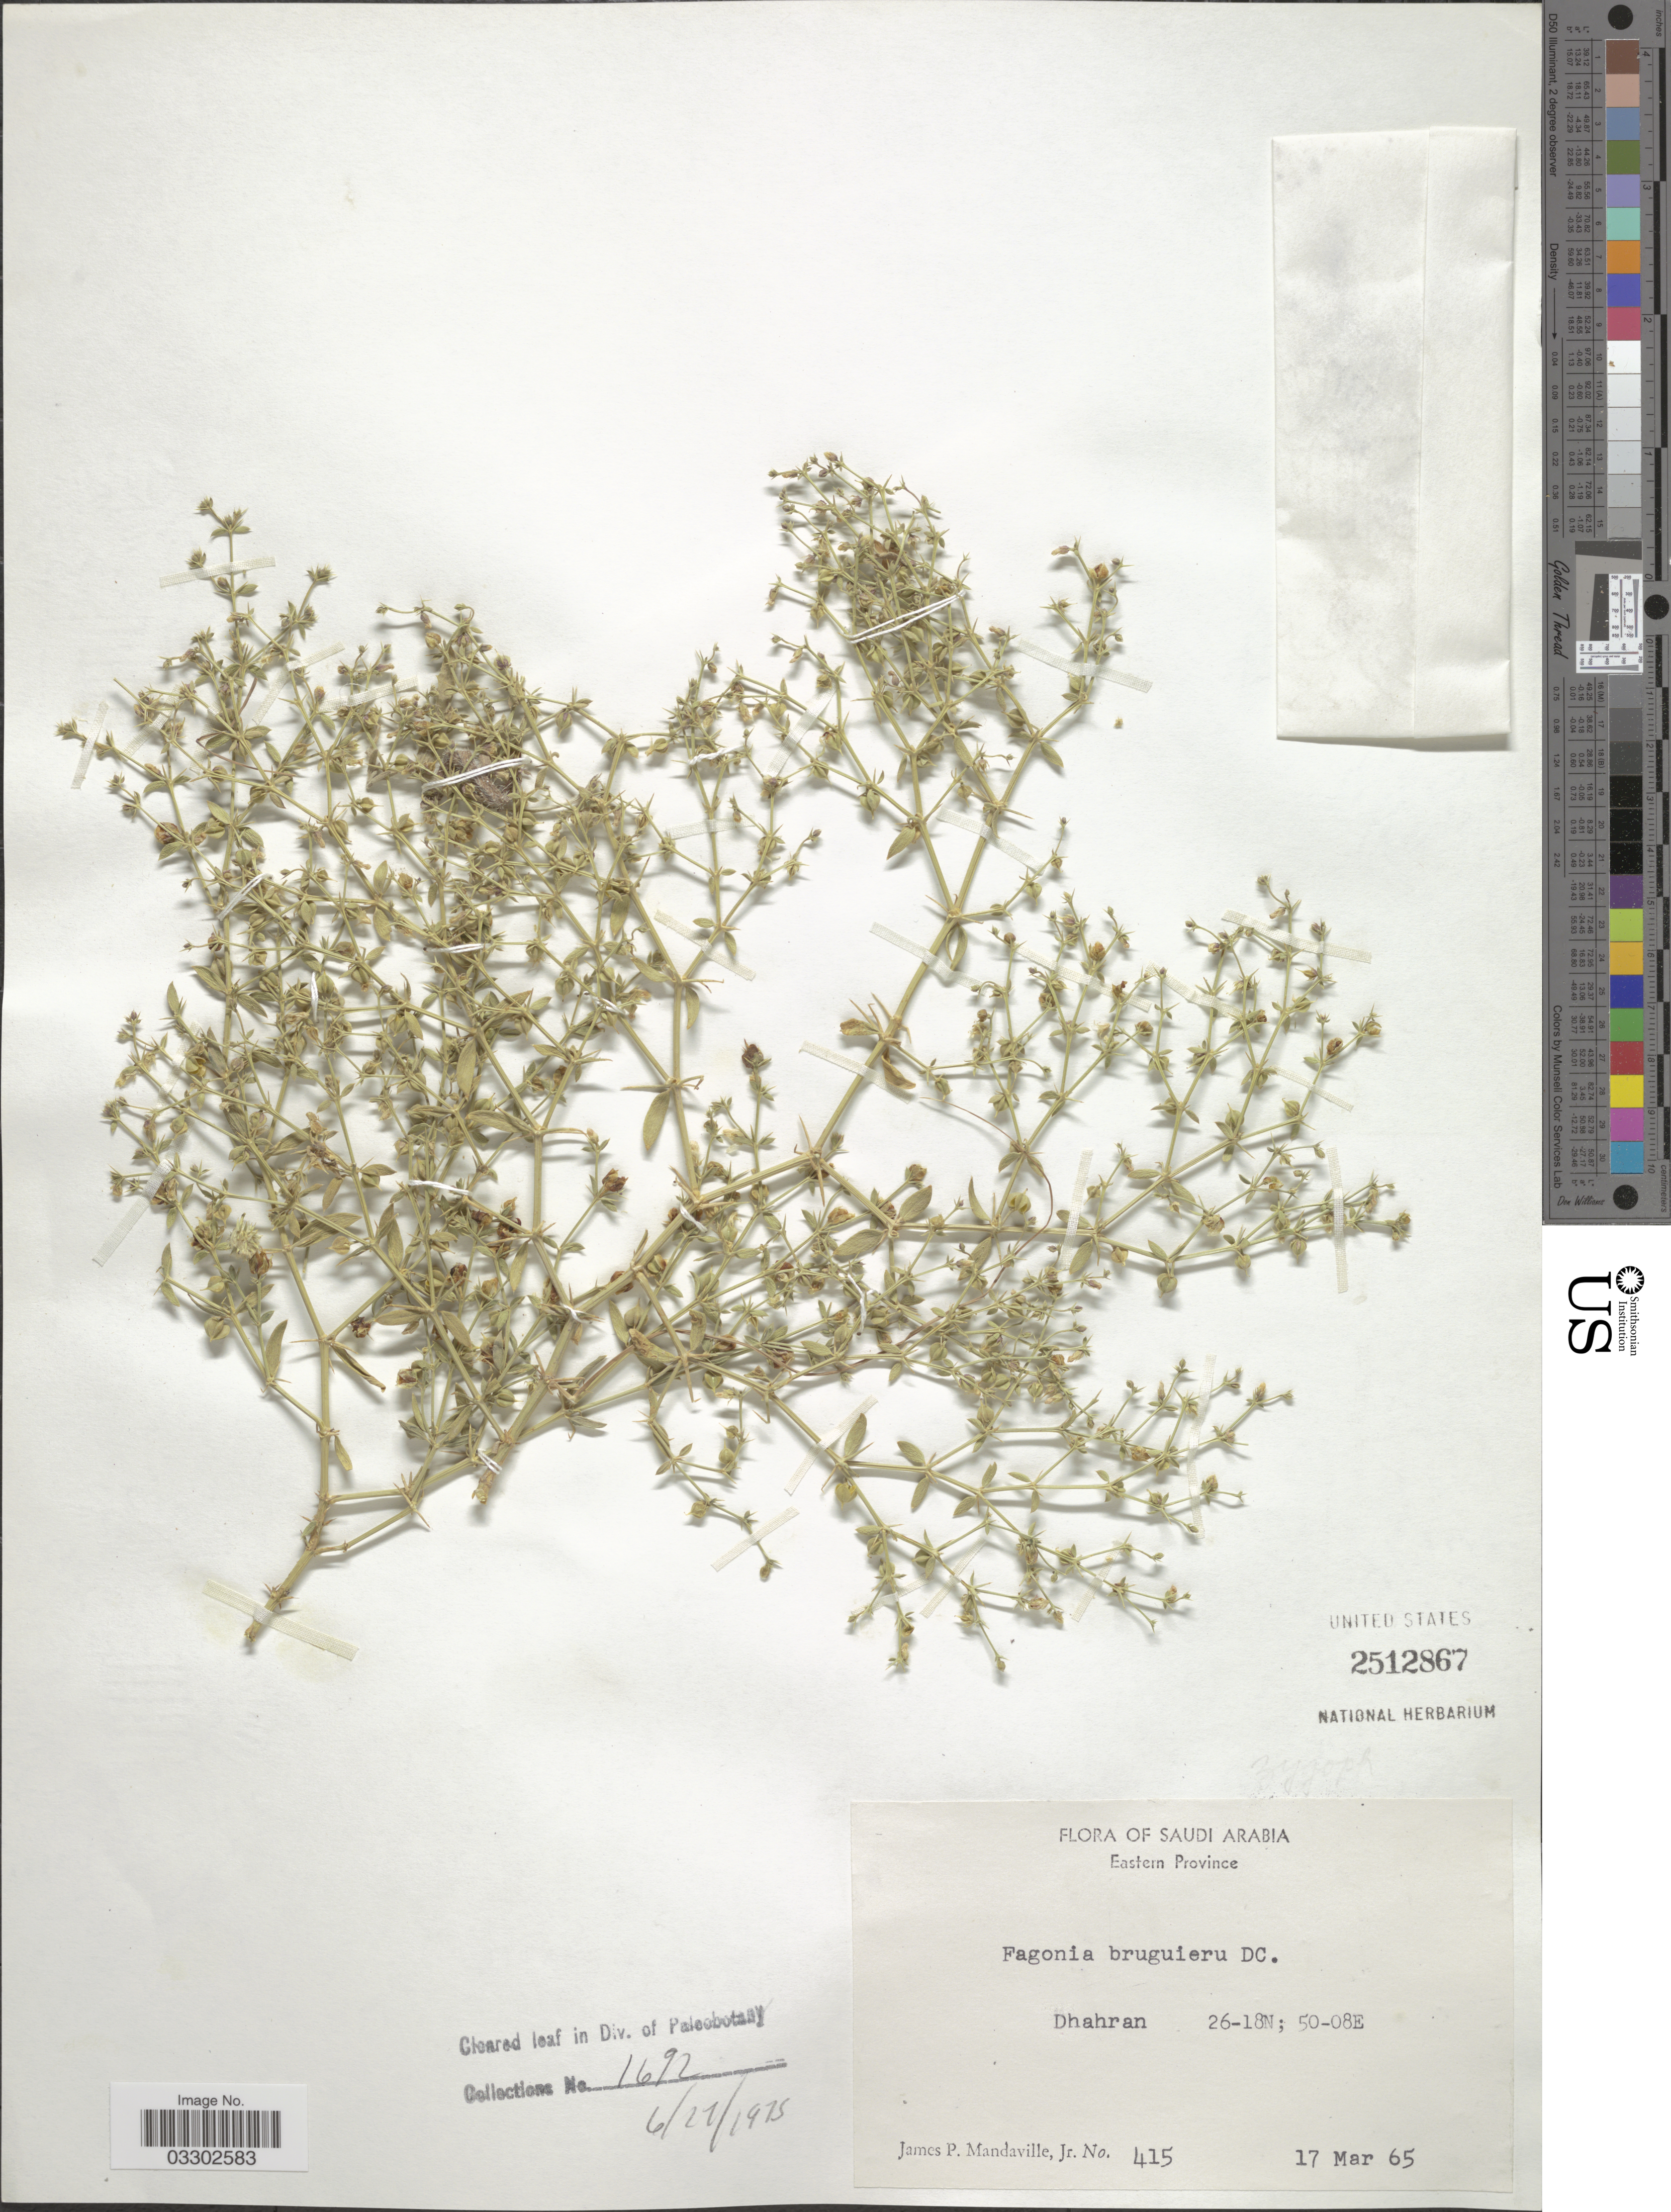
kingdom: Plantae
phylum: Tracheophyta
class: Magnoliopsida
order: Zygophyllales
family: Zygophyllaceae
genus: Fagonia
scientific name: Fagonia bruguieri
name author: DC.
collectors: J. Mandaville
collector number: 415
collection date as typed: Transcribed d/m/y: 17/3/65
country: Saudi Arabia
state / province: Ash Sharqiyah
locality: Eastern Province. Dhahran.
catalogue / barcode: US 2512867